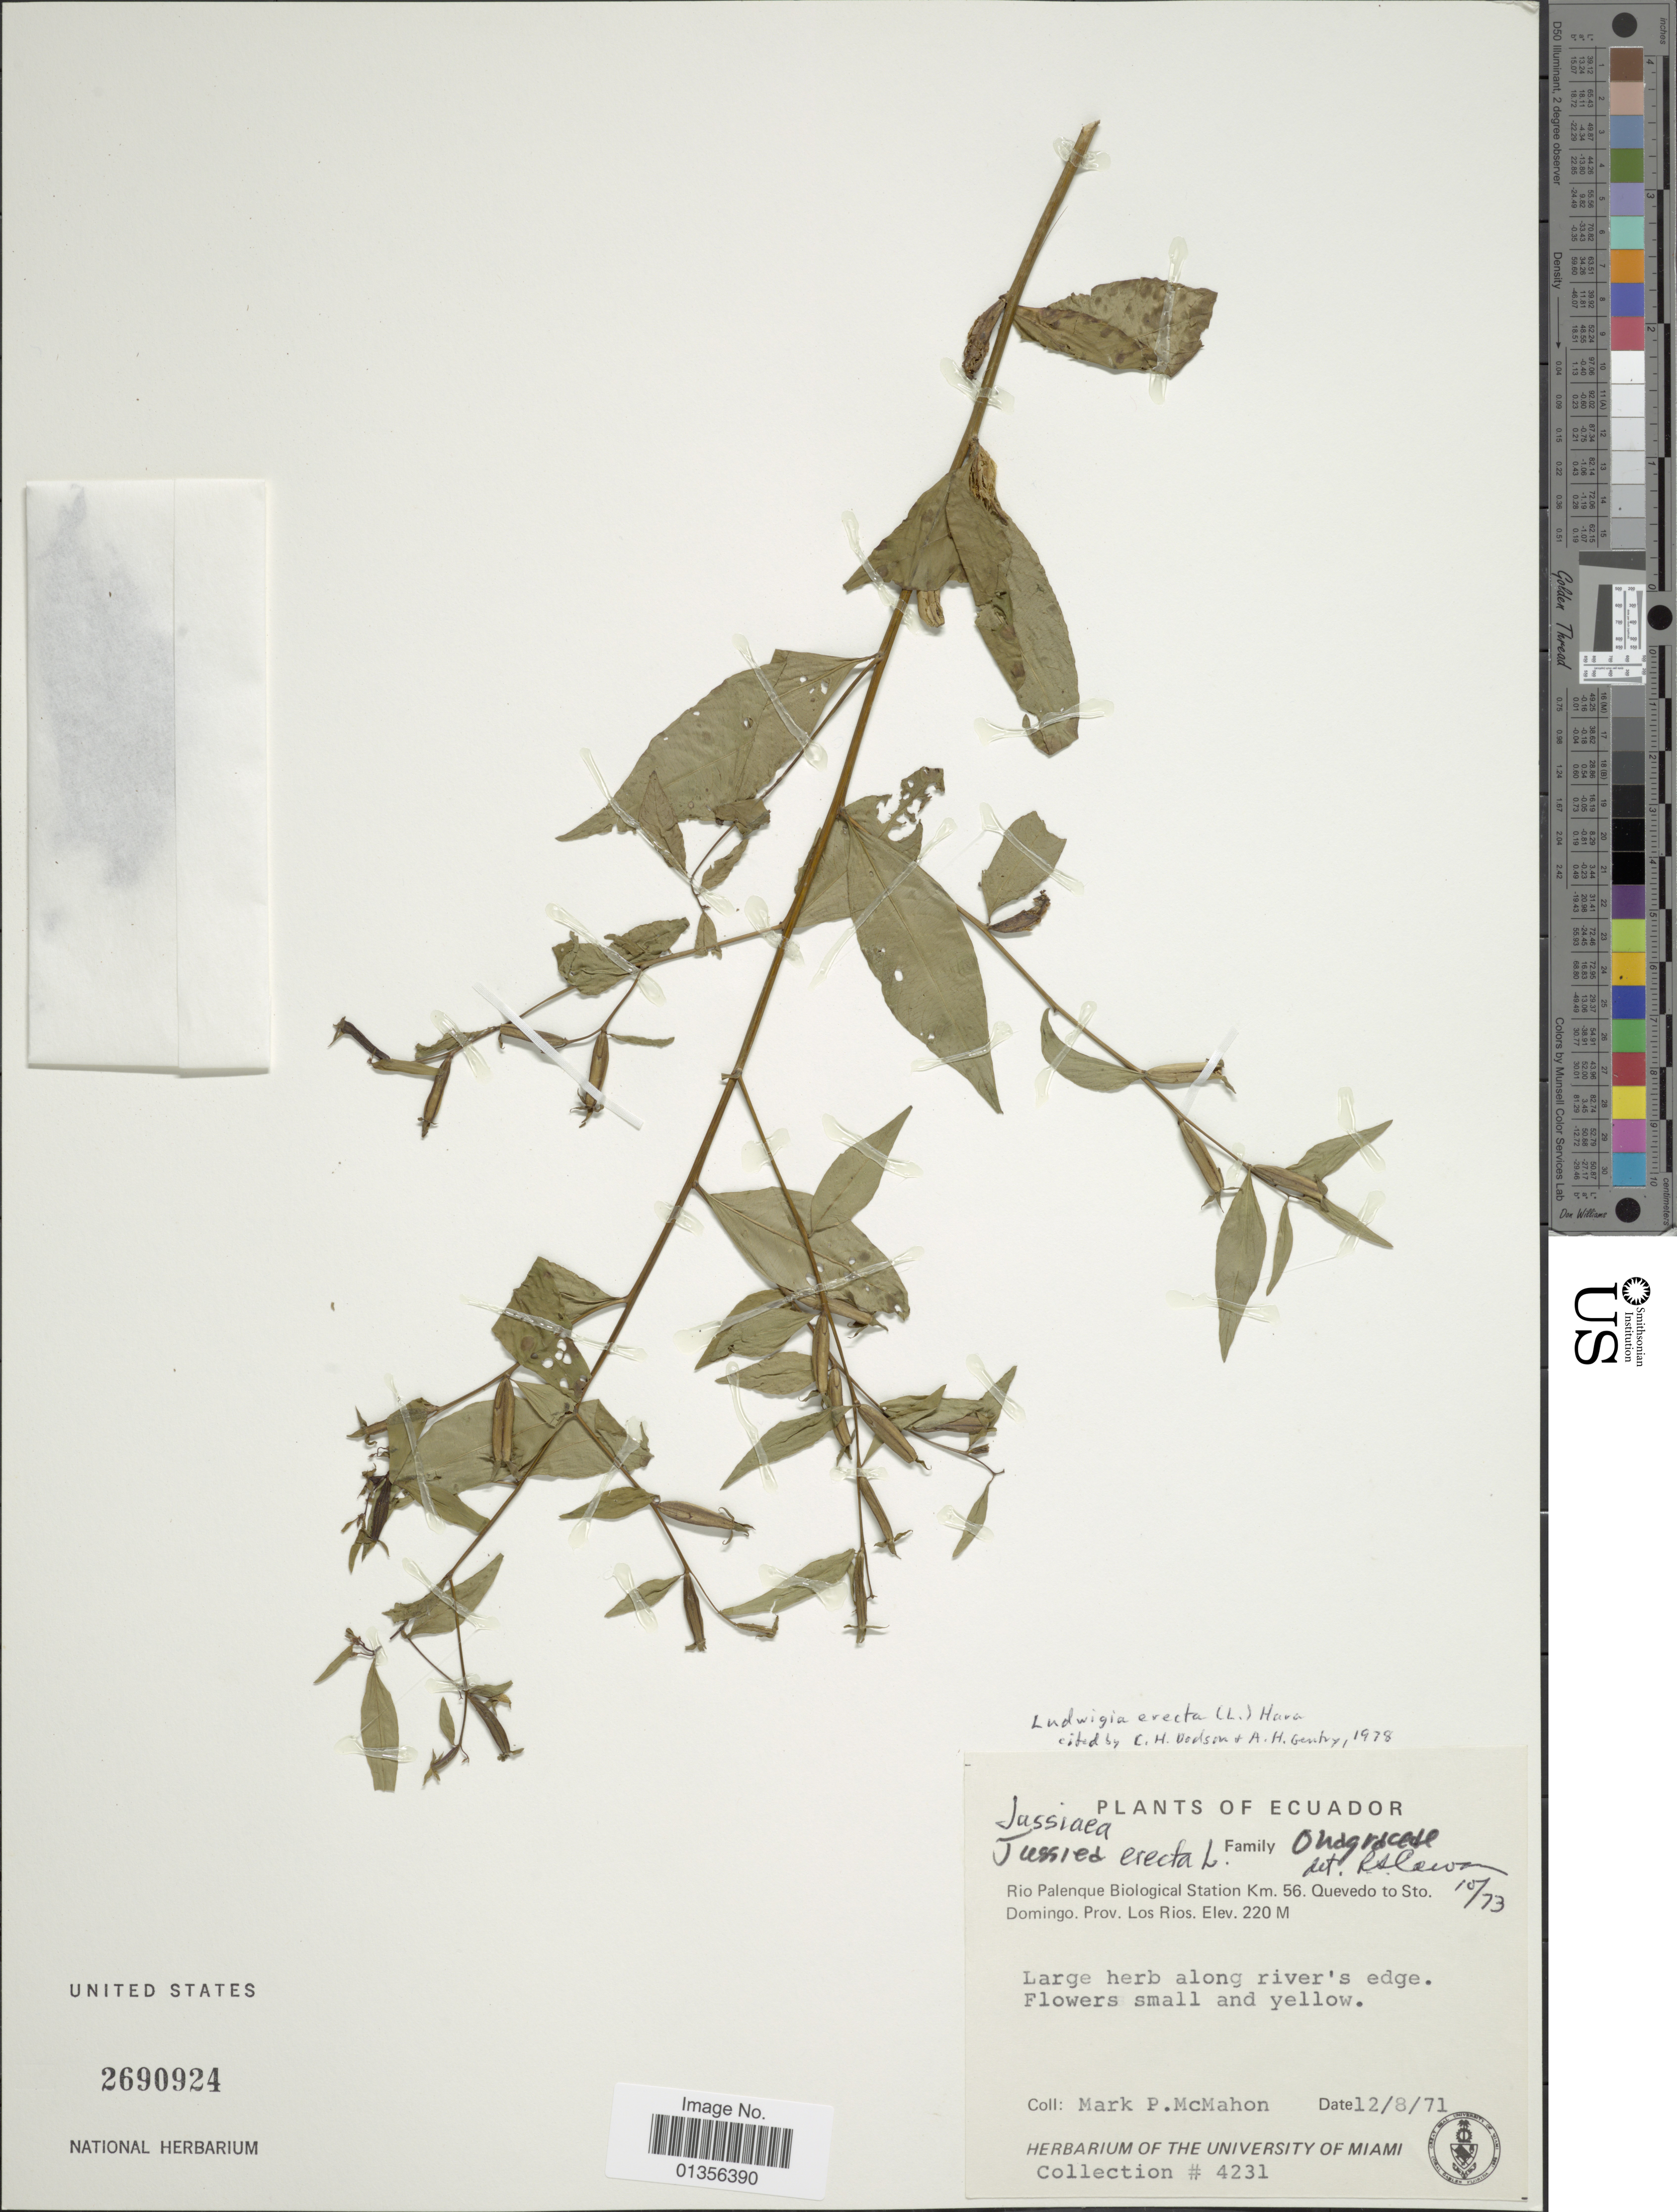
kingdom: Plantae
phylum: Tracheophyta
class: Magnoliopsida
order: Myrtales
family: Onagraceae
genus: Ludwigia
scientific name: Ludwigia erecta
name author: (L.) H. Hara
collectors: M. McMahon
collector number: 4231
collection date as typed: Transcribed d/m/y: 12/8/71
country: Ecuador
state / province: Los Ríos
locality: Rio Palenque Biological Station Km. 56. Quevedo to Sto. Domingo.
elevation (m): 220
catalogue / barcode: US 2690924